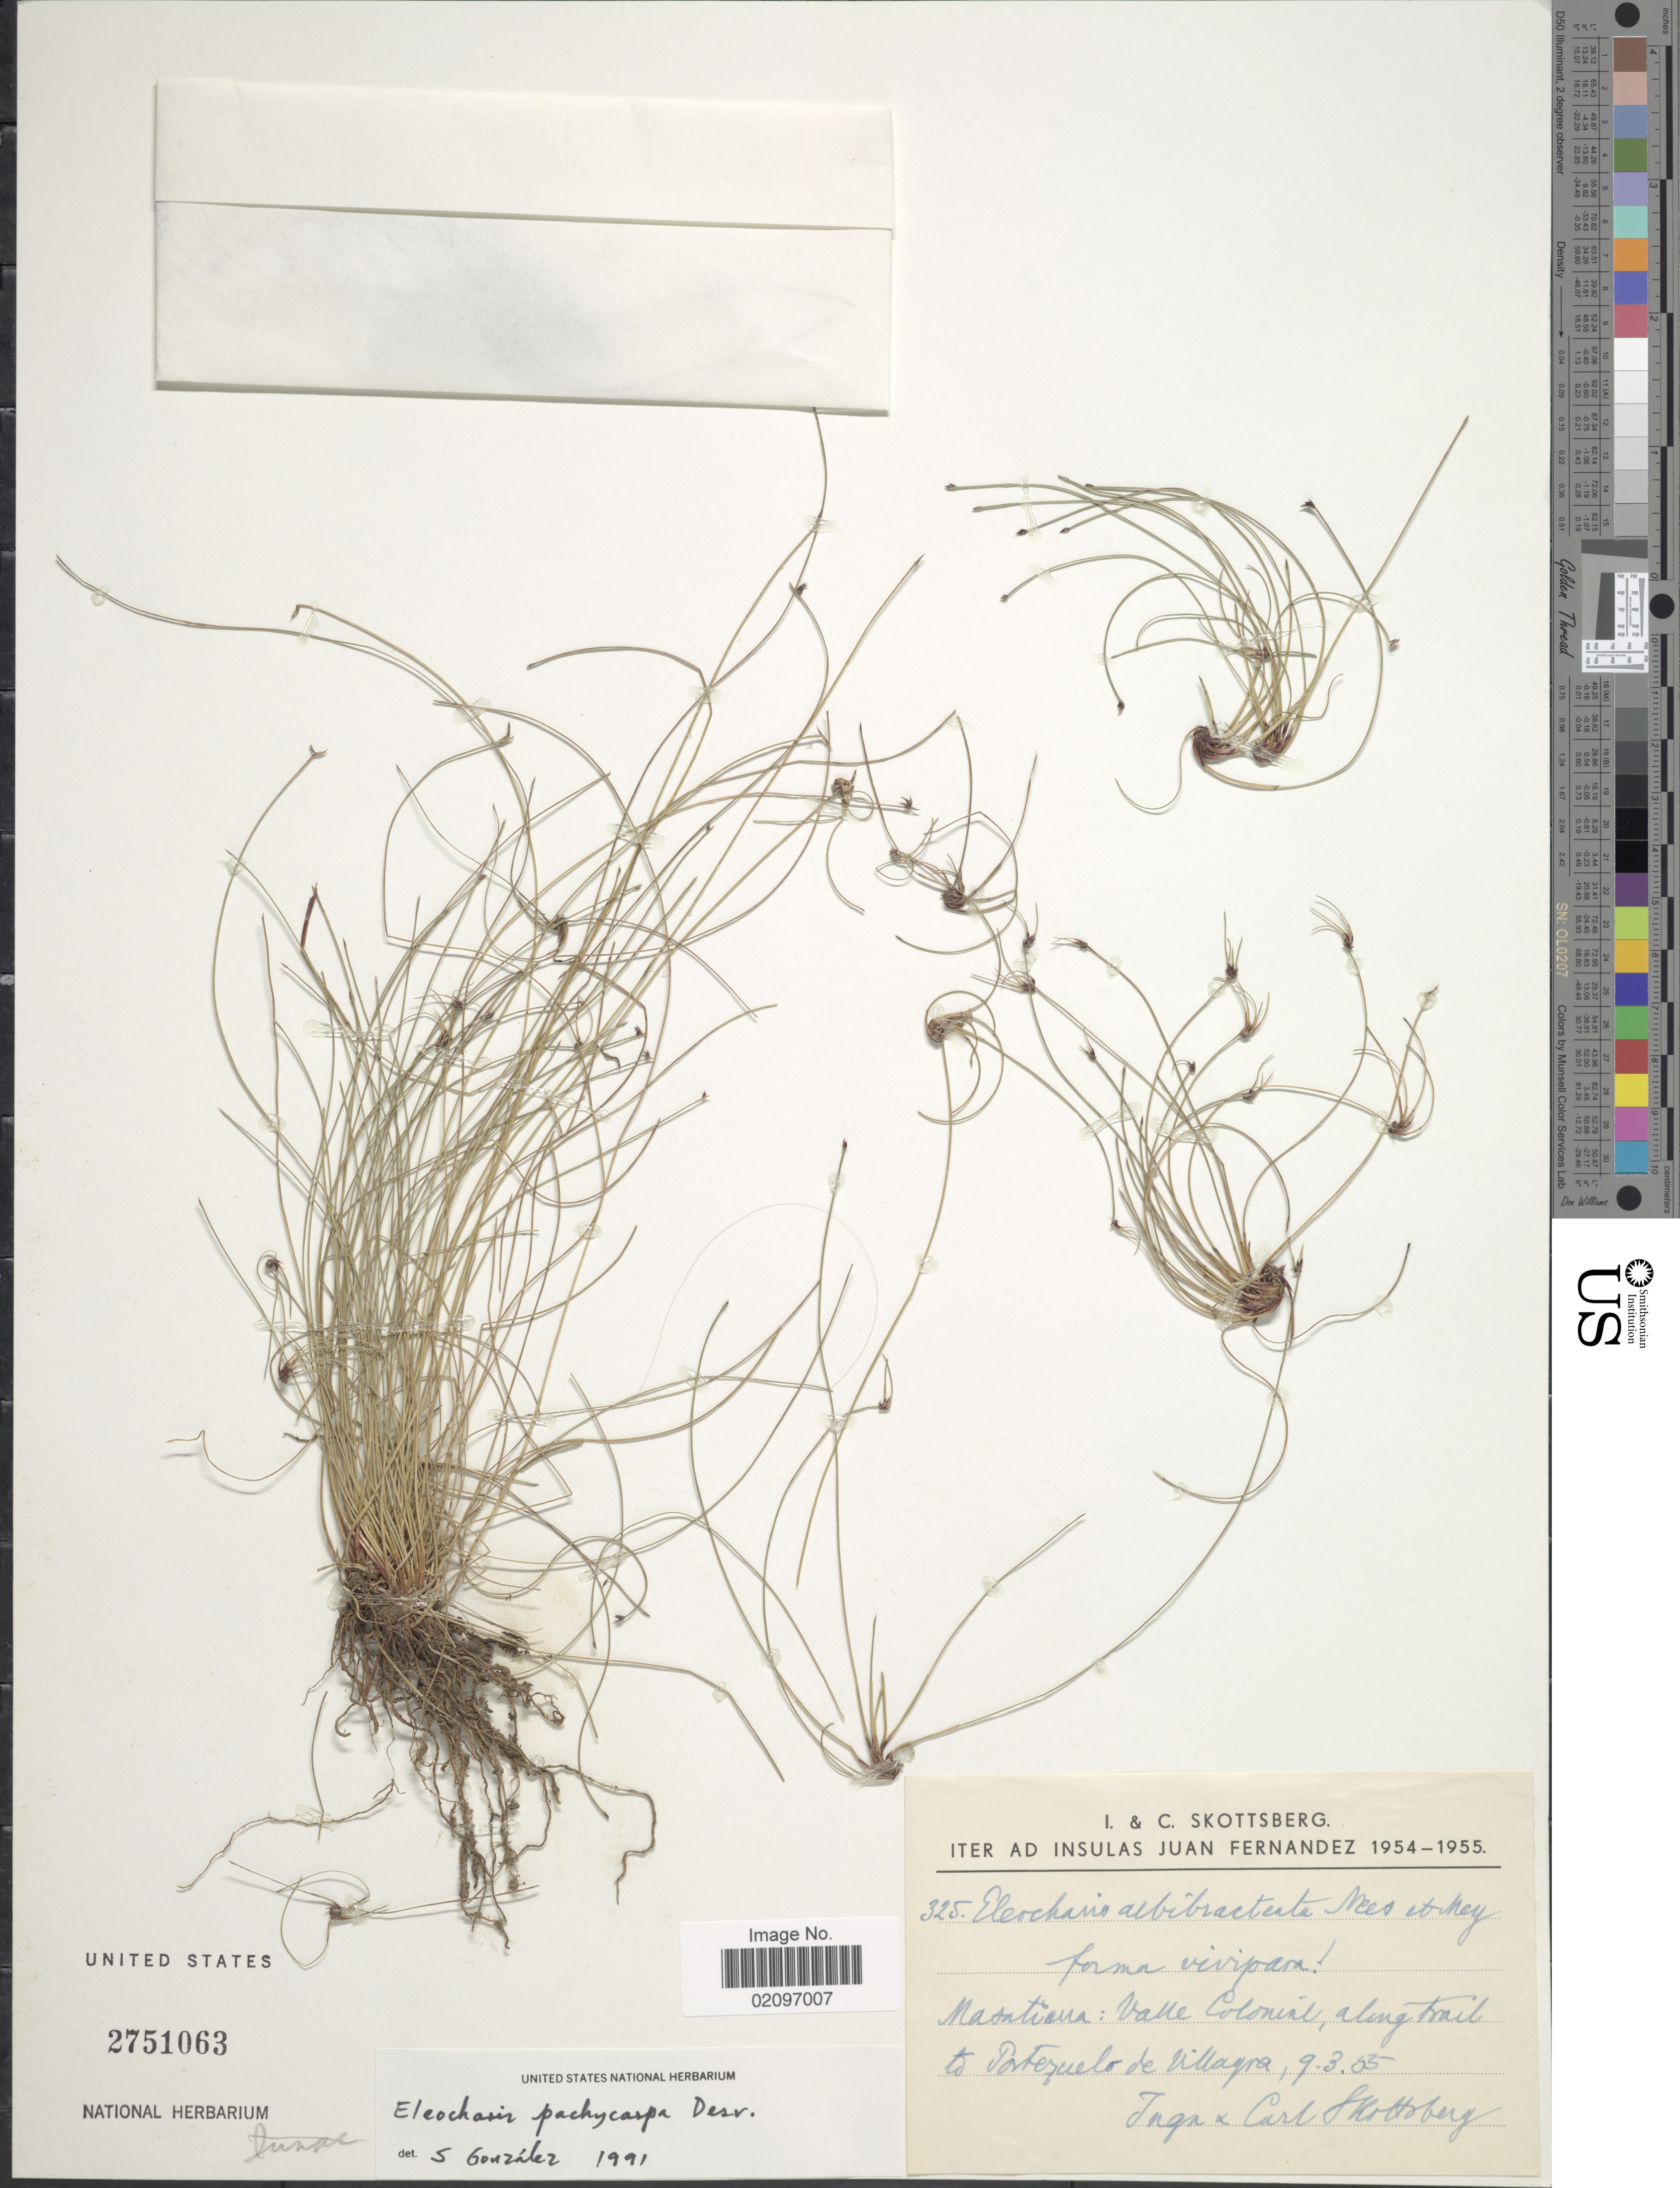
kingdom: Plantae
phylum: Tracheophyta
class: Liliopsida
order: Poales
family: Cyperaceae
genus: Eleocharis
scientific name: Eleocharis pachycarpa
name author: É. Desv.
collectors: I. Skottsberg & C. Skottsberg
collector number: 325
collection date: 1955-03-09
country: Chile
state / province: Valparaíso (V)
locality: Masa Tierra: Valle Colonial, along trail to Portezuelo de villagra.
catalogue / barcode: US 2751063